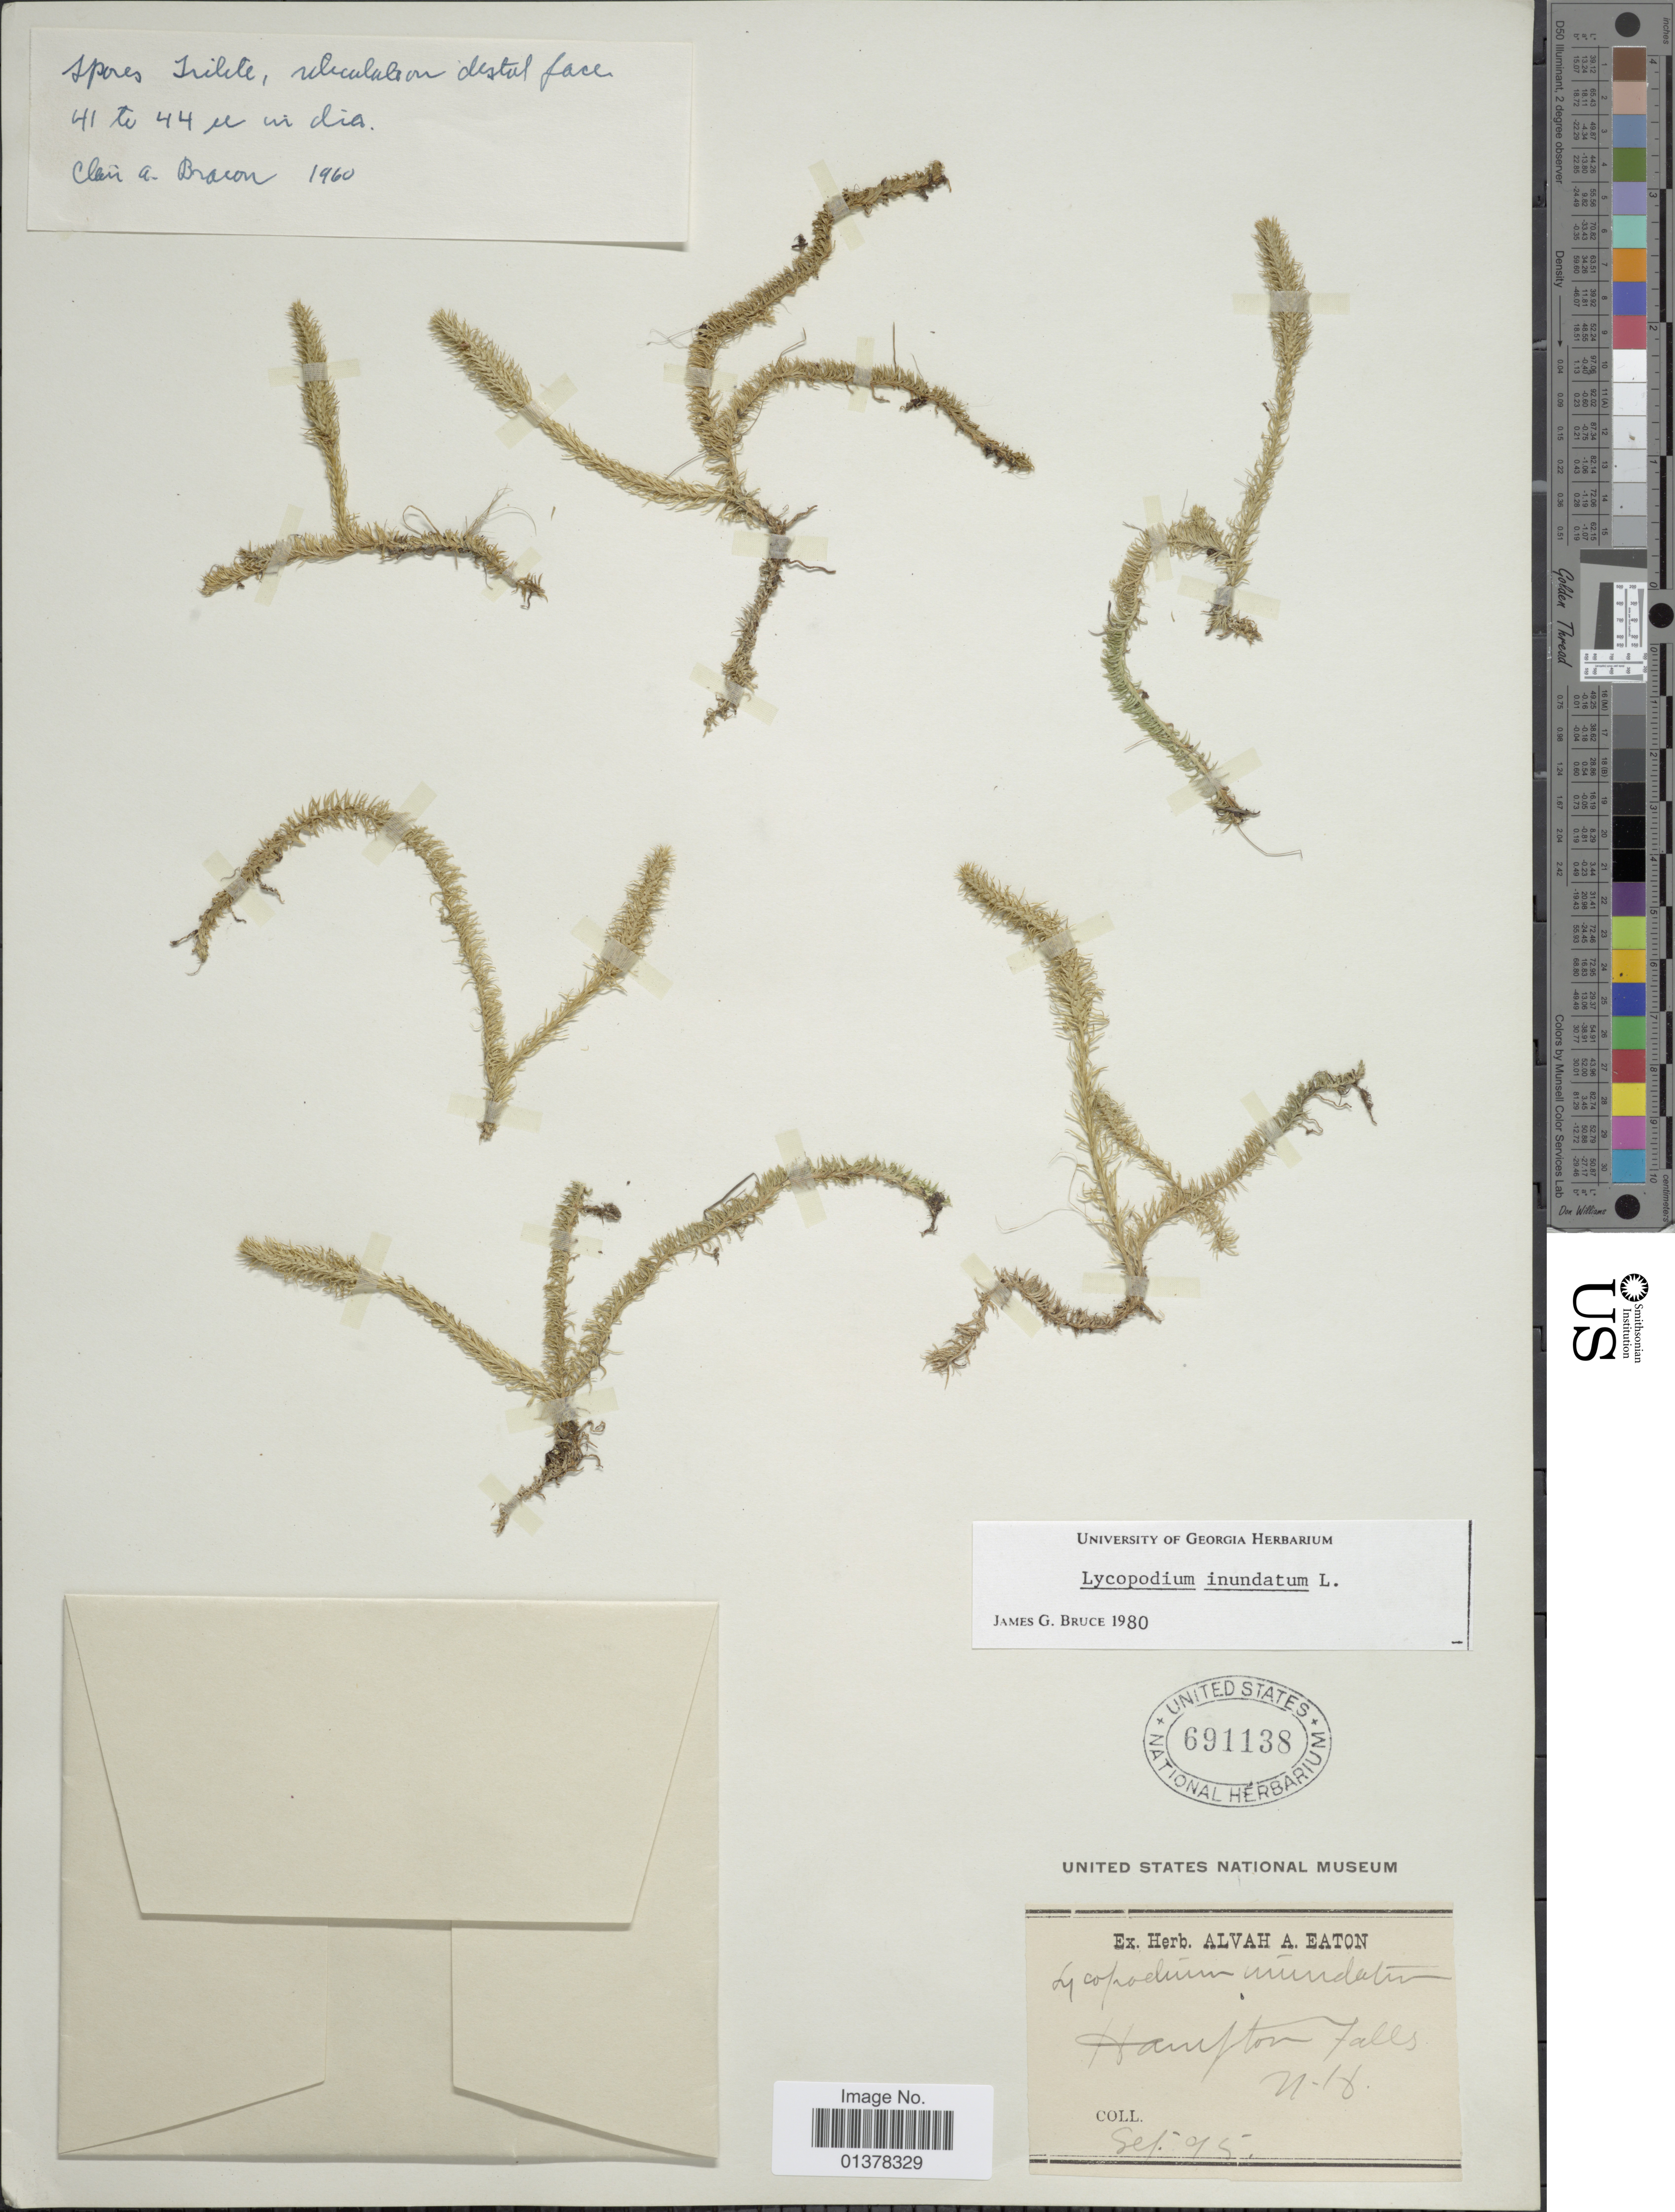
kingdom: Plantae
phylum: Tracheophyta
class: Lycopodiopsida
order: Lycopodiales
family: Lycopodiaceae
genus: Lycopodiella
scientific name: Lycopodiella inundata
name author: (L.) Holub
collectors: ex herb. Alvah A. Eaton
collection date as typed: Transcribed d/m/y: /9/95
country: United States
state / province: New Hampshire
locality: Hampton Falls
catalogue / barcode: US 691138